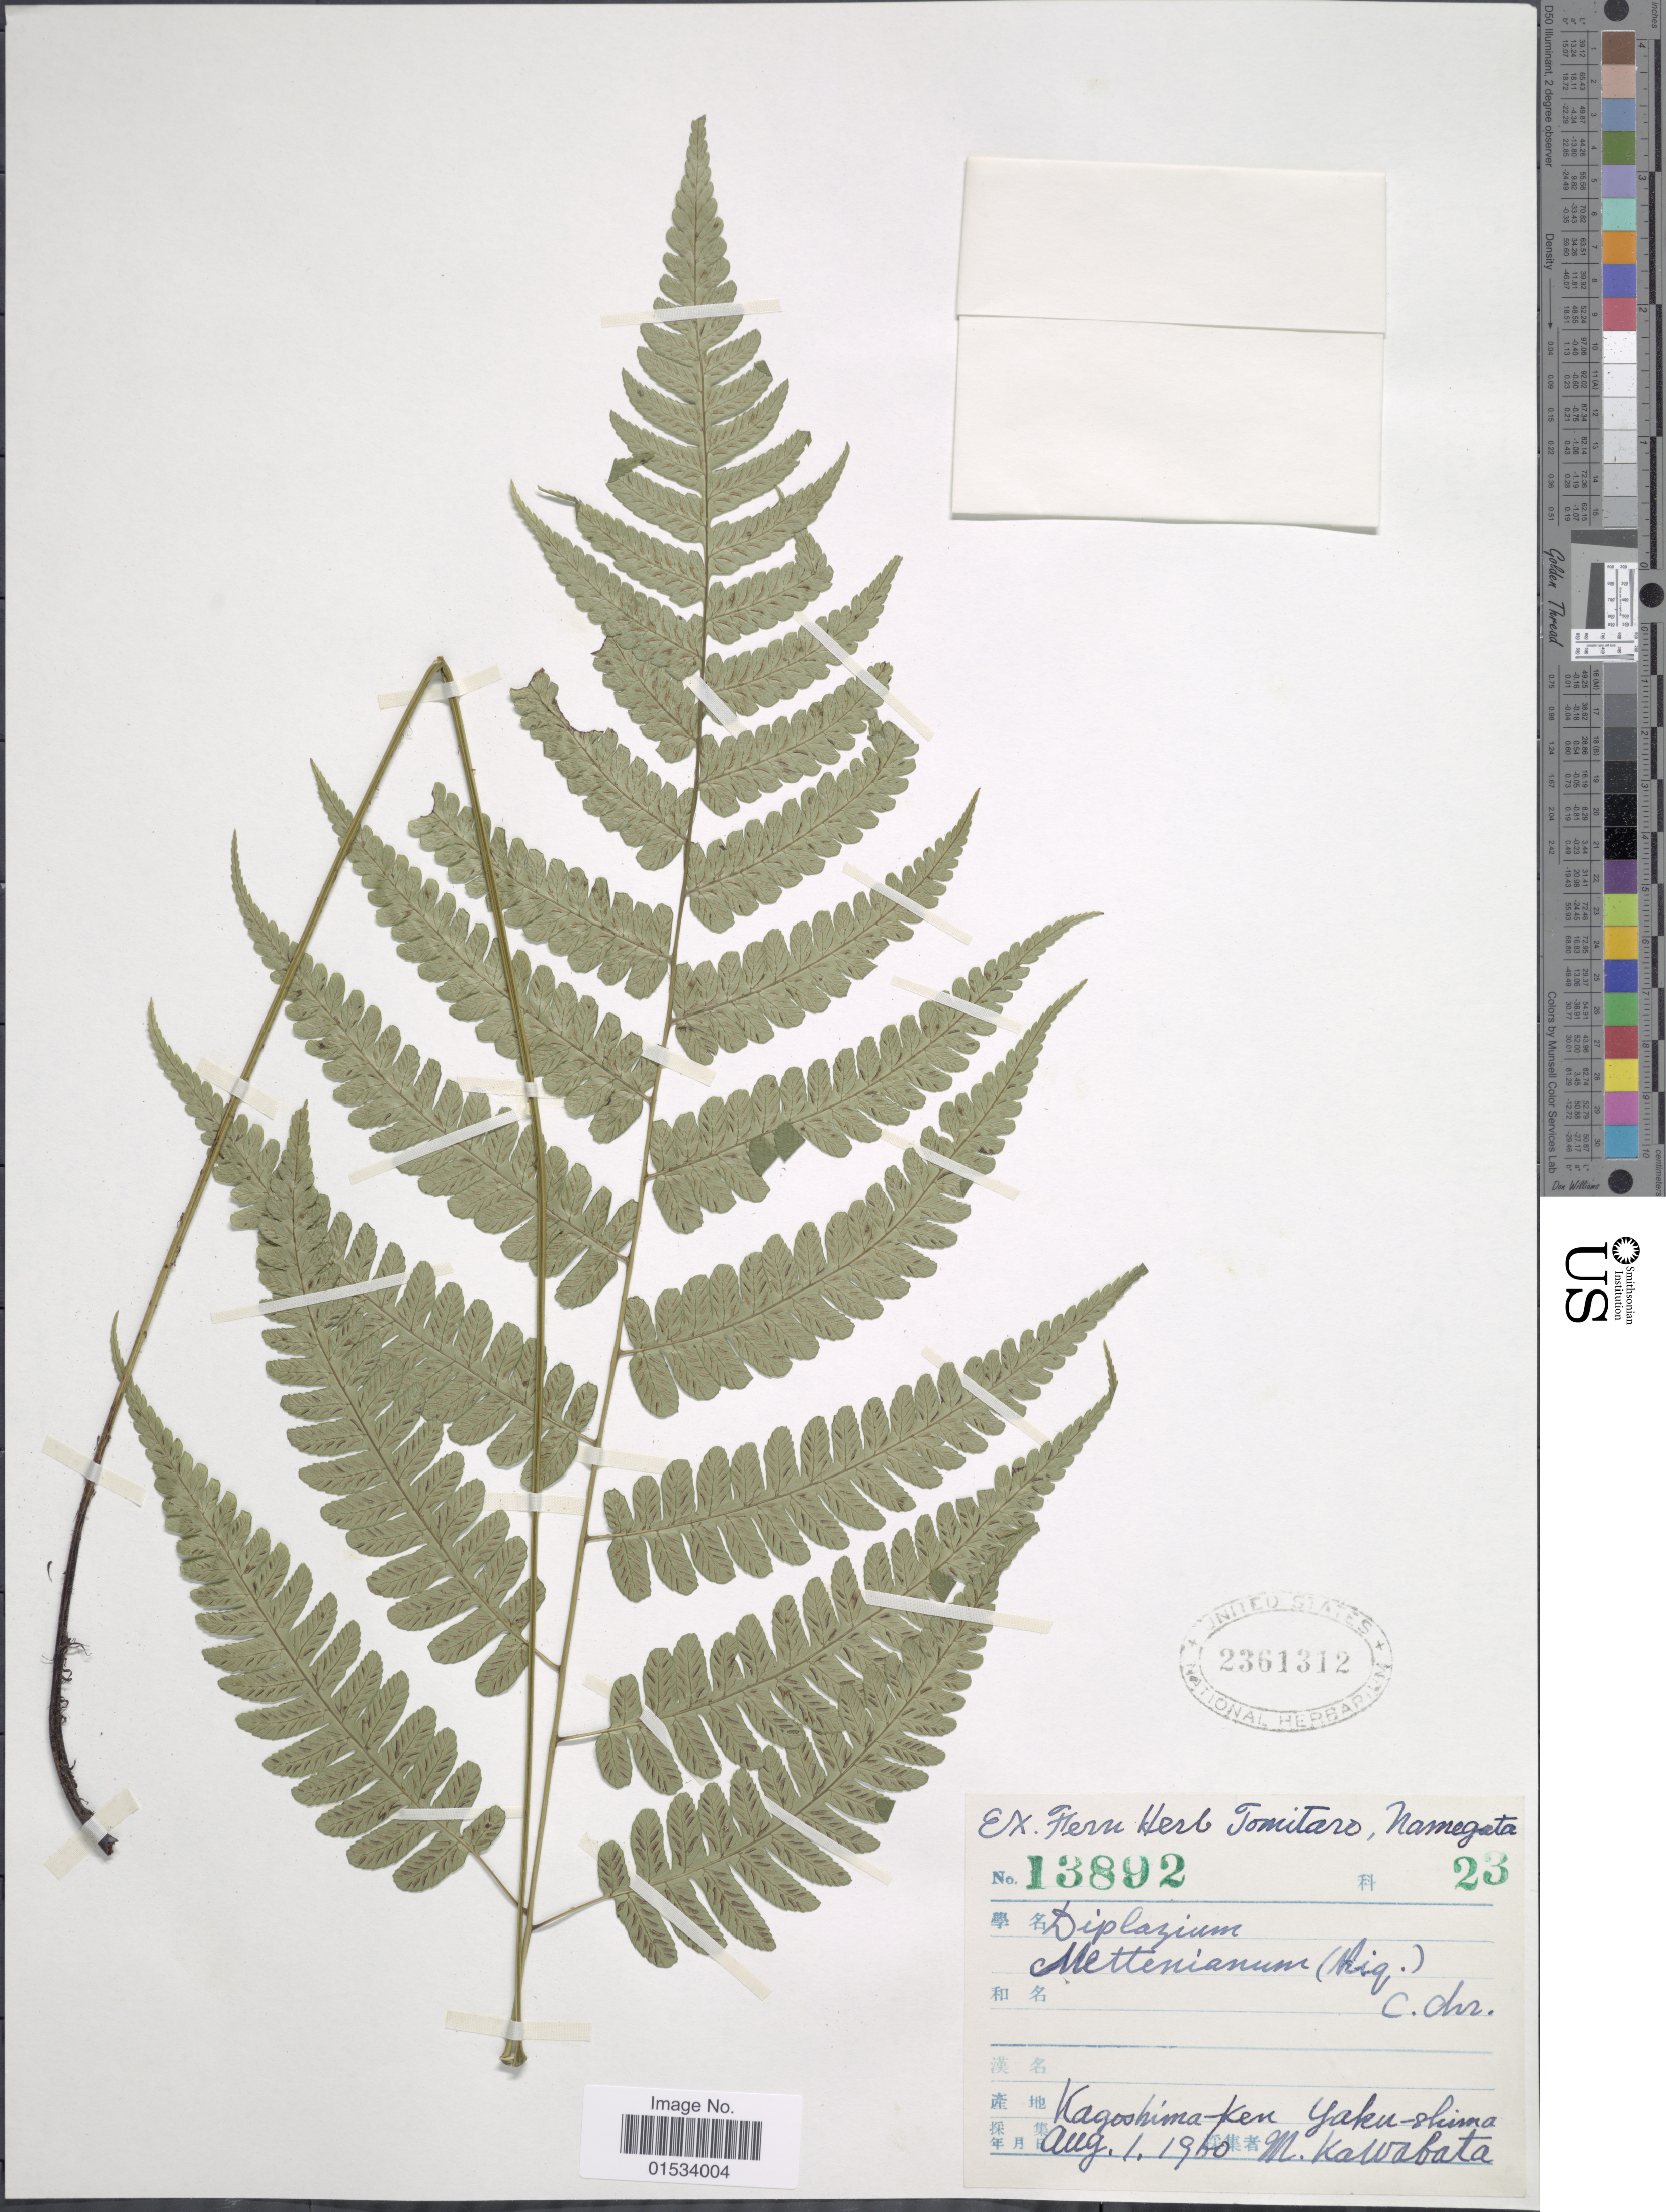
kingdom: Plantae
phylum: Tracheophyta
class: Polypodiopsida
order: Polypodiales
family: Athyriaceae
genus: Diplazium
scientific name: Diplazium mettenianum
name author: (Miq.) C. Chr.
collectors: M. Kawabata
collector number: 13892/23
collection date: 1960-08-01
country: Japan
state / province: Kagosima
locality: Kagoshima-Ken, Yaku-shima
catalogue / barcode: US 2361312